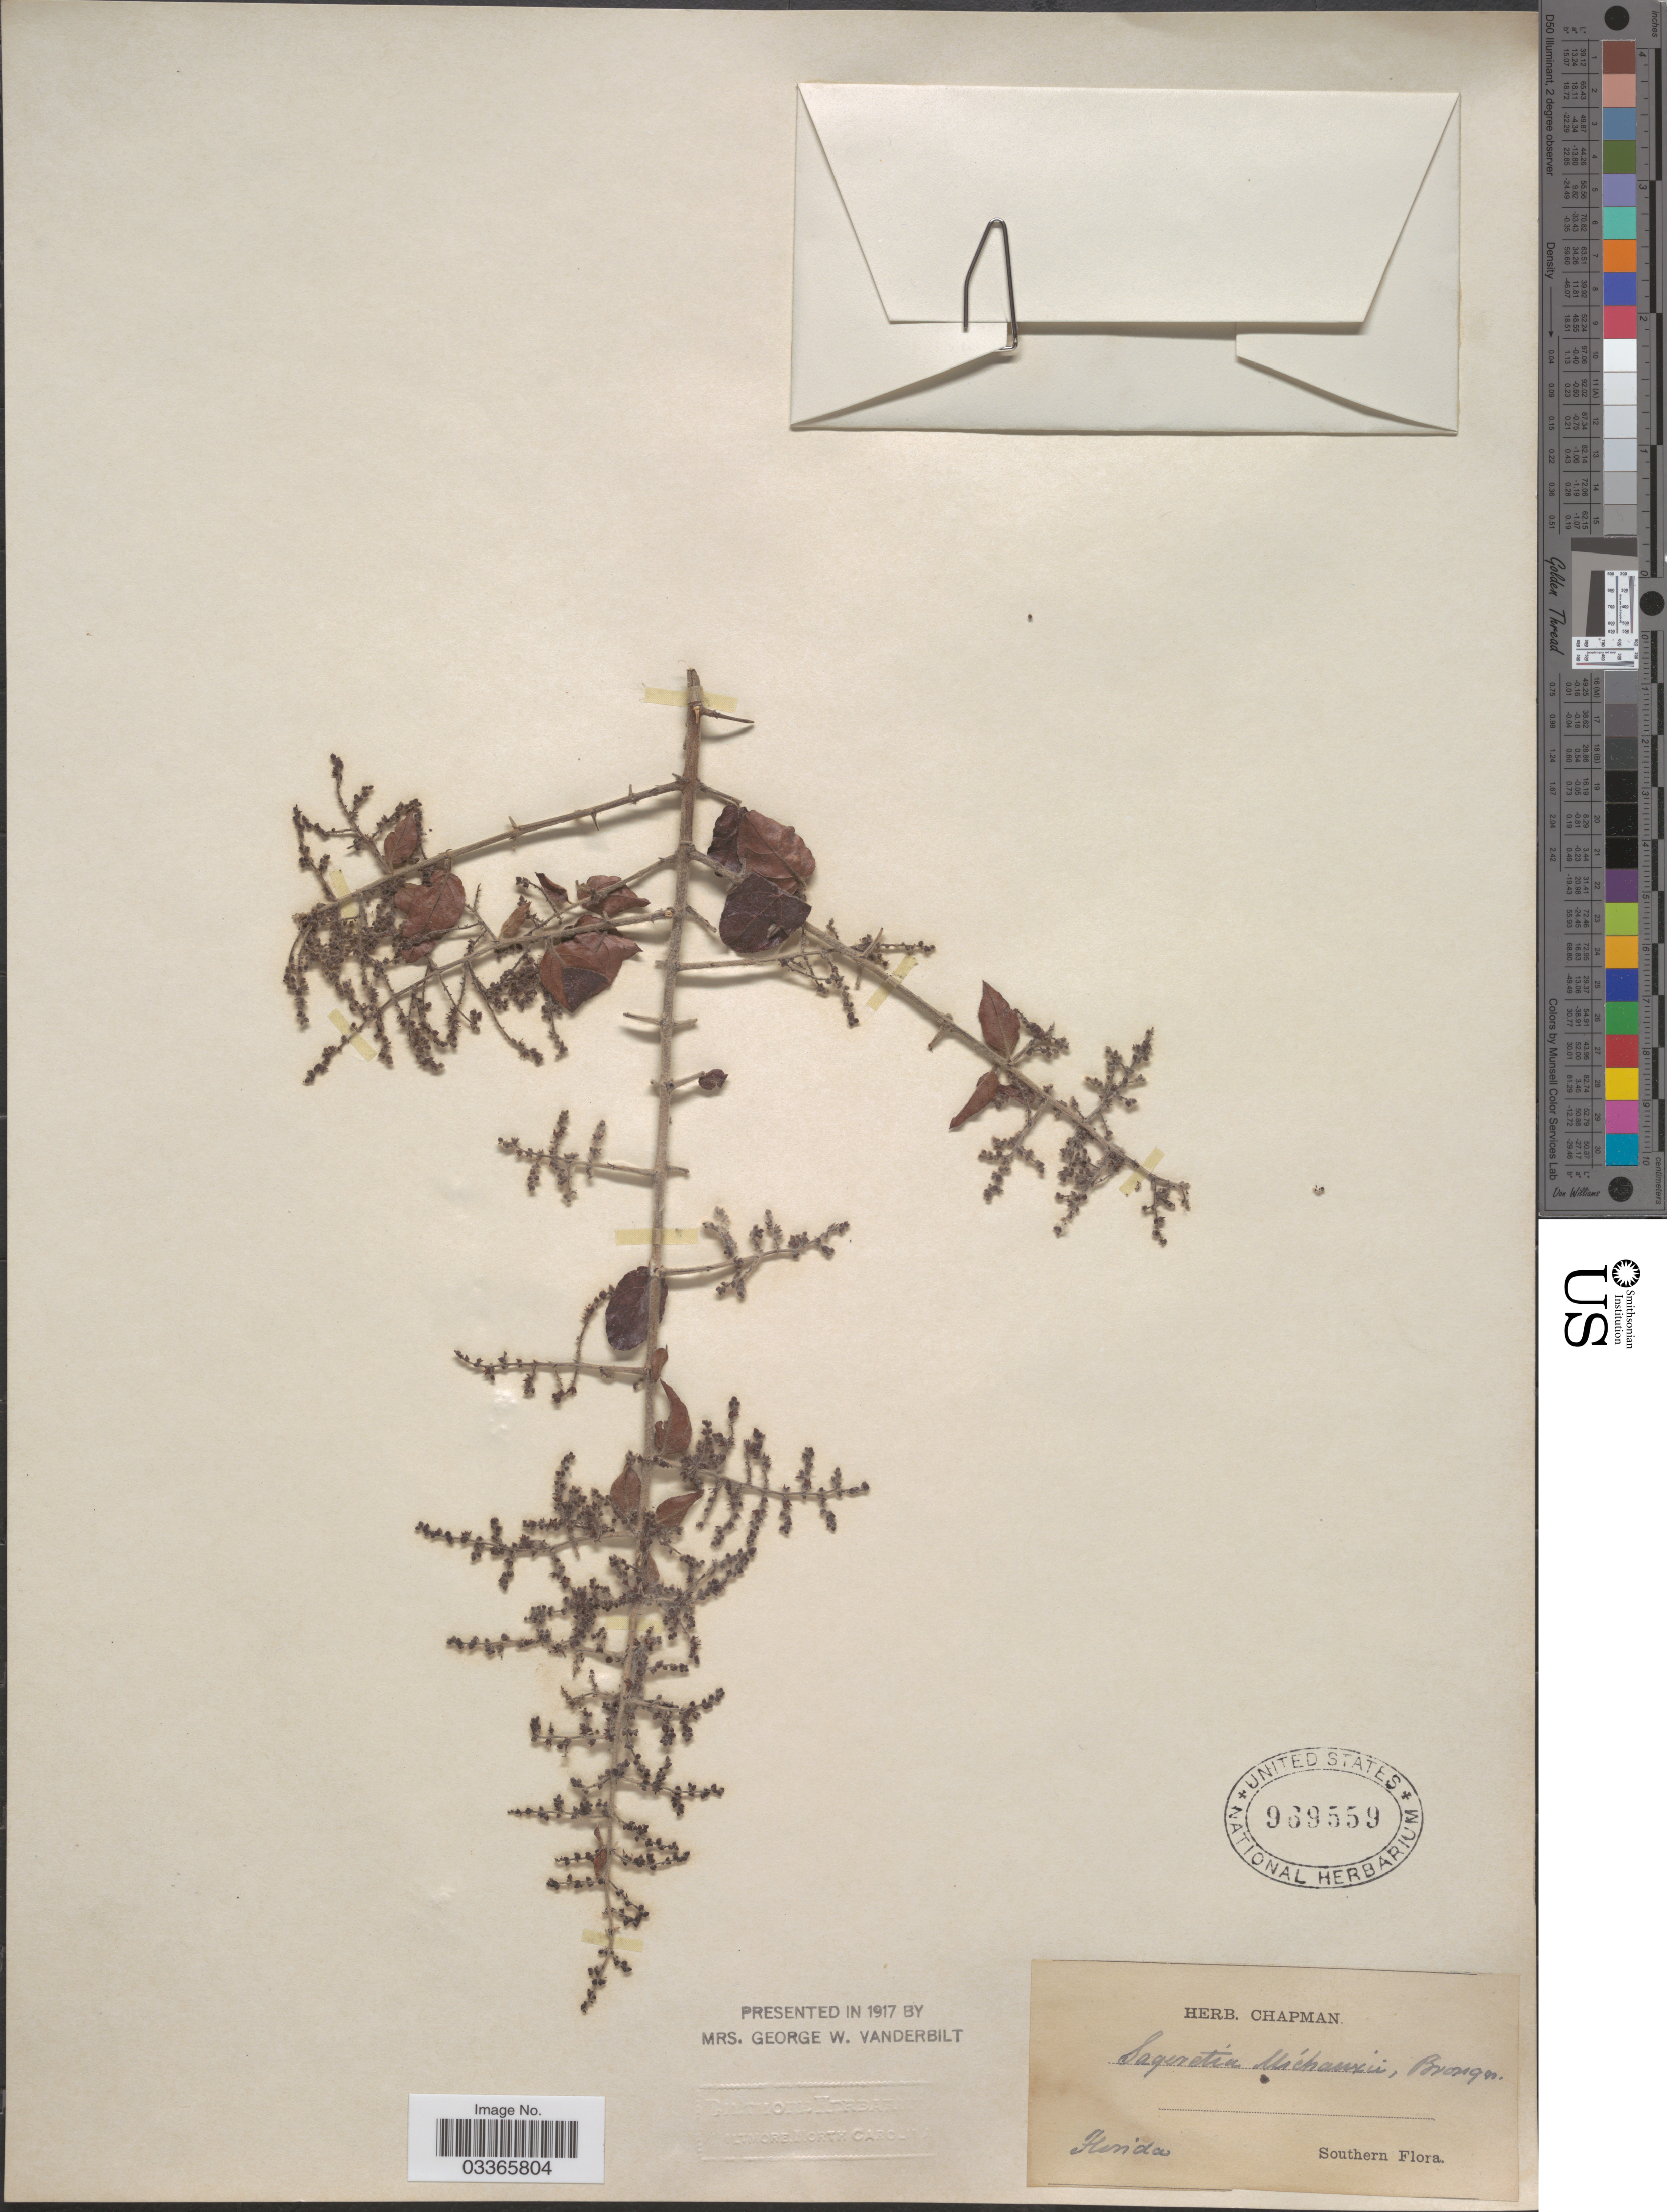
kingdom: Plantae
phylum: Tracheophyta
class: Magnoliopsida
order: Rosales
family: Rhamnaceae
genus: Sageretia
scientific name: Sageretia minutiflora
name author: (Michx.) Trel.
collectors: ex herb. Chapman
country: United States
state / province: Florida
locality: Southern.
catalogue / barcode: US 969559